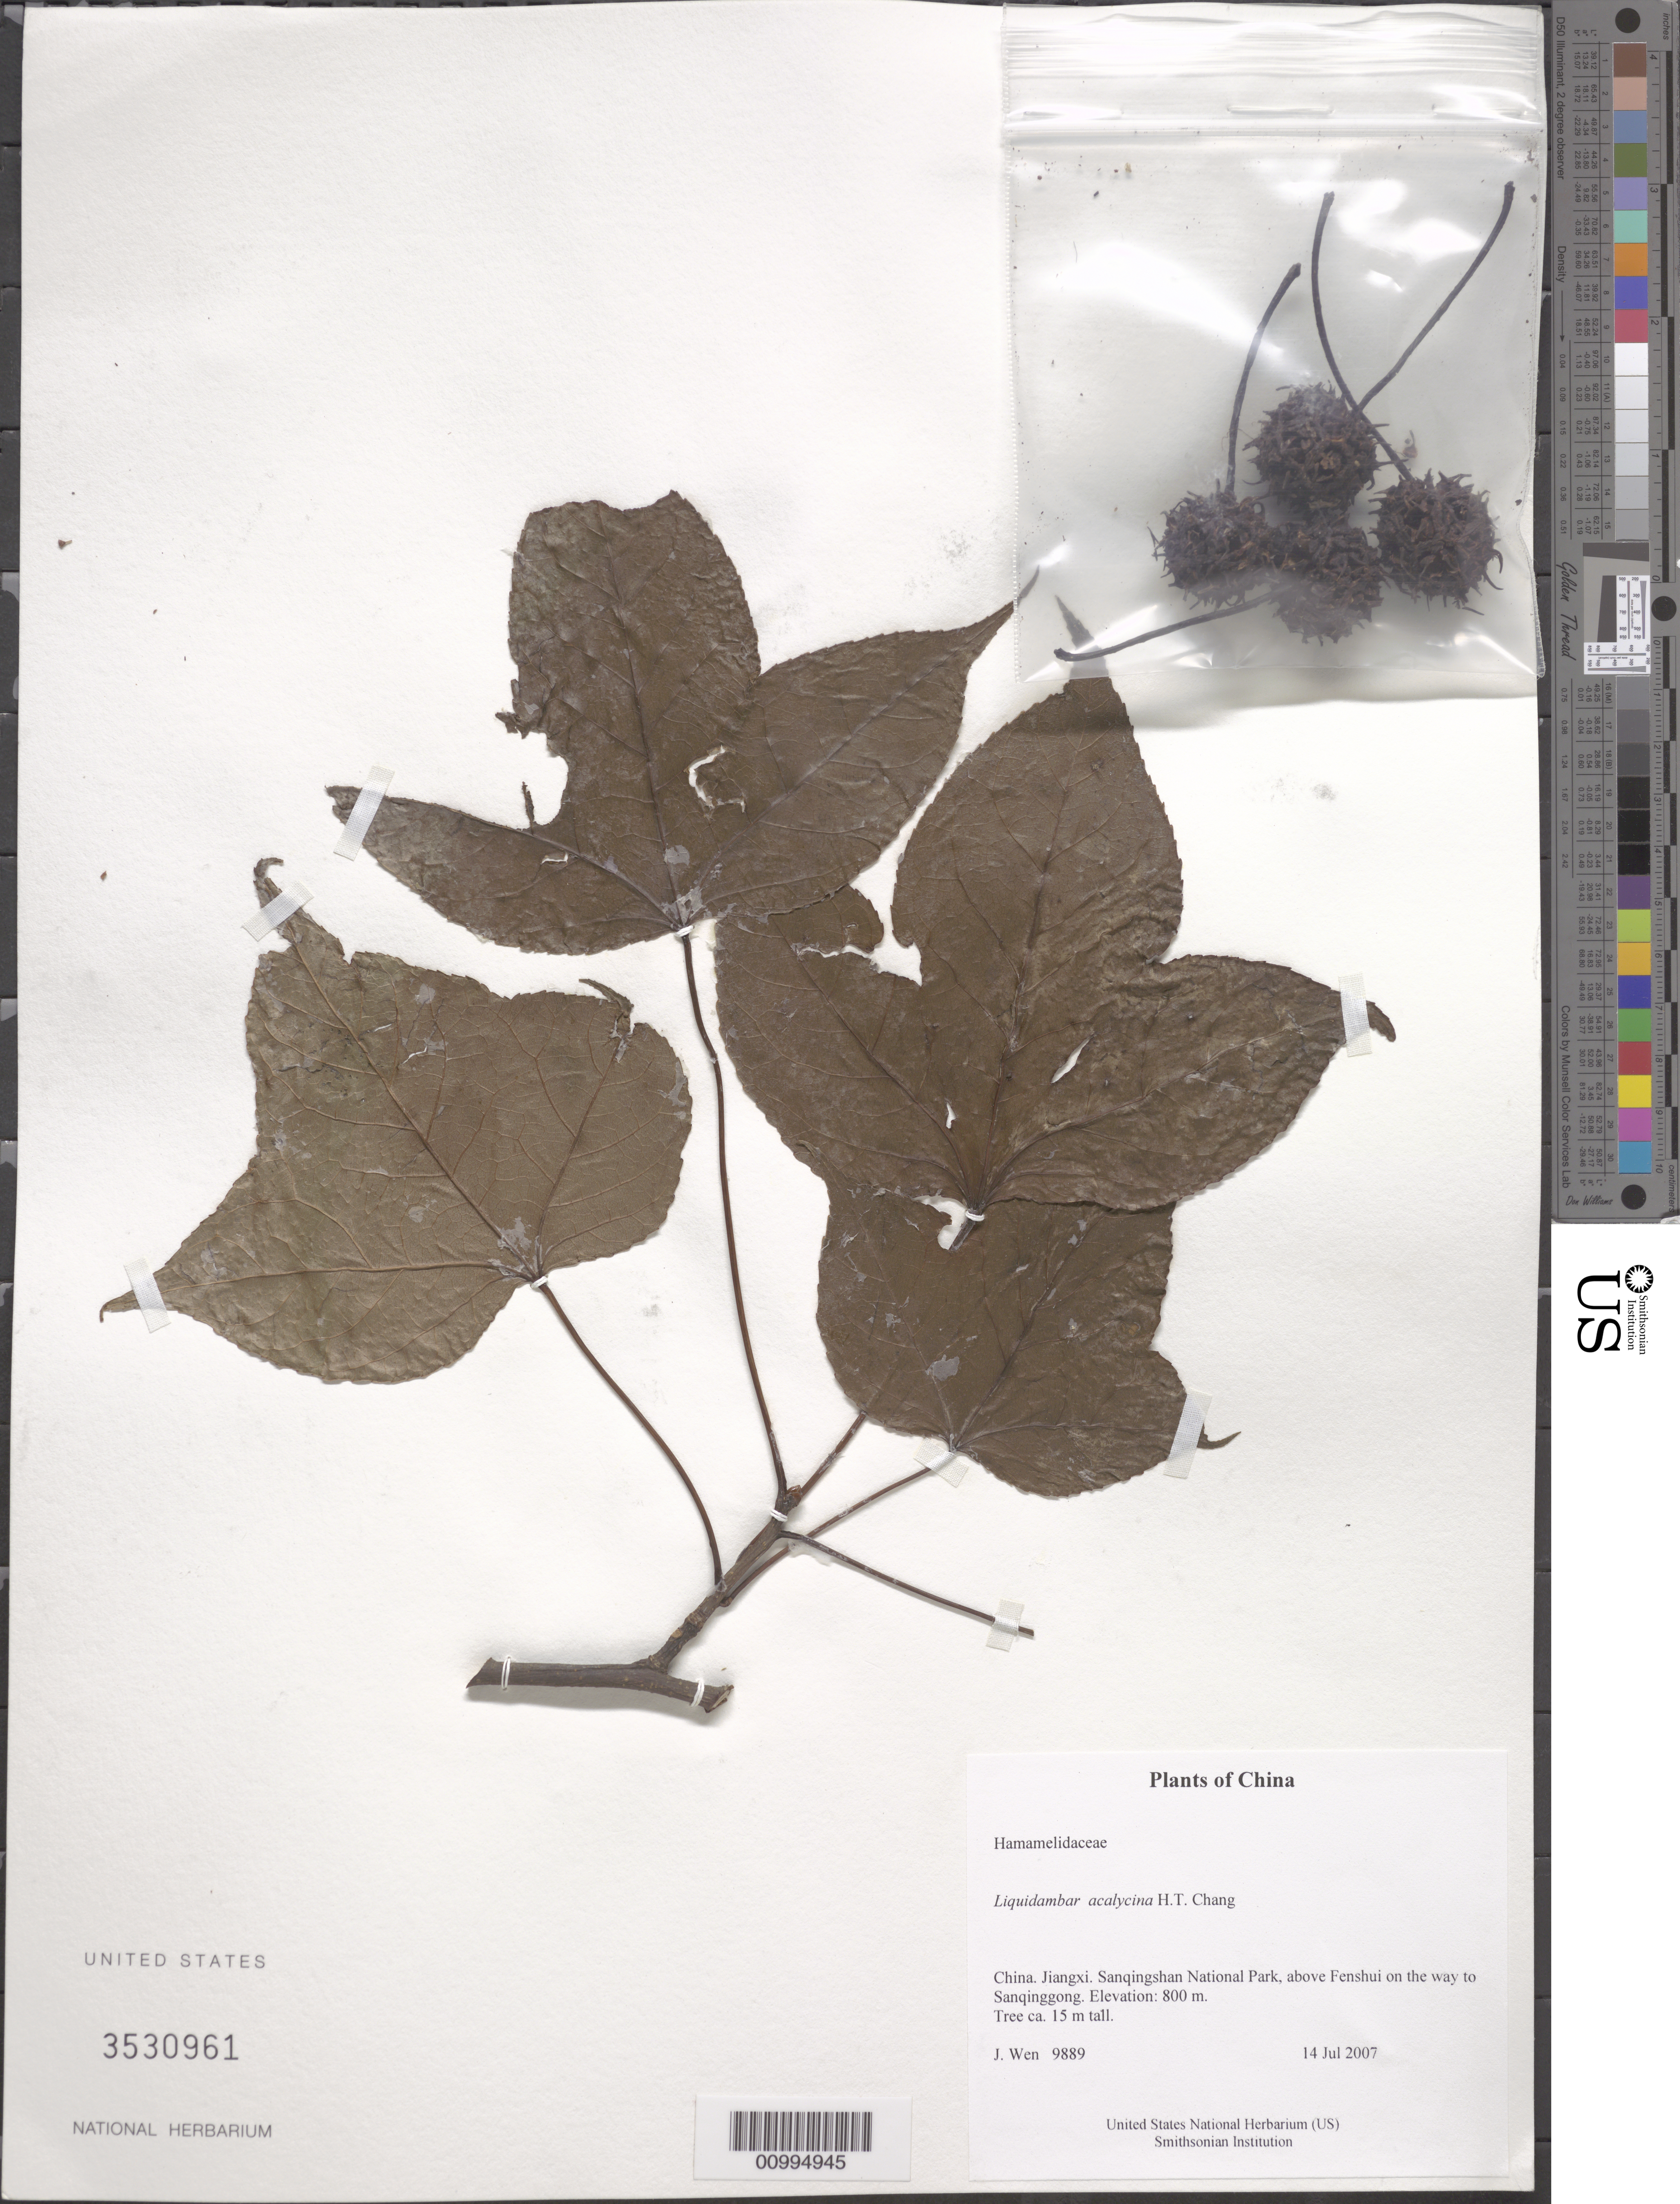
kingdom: Plantae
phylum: Tracheophyta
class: Magnoliopsida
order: Saxifragales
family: Altingiaceae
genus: Liquidambar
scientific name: Liquidambar acalycina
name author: H.T. Chang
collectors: J. Wen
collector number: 9889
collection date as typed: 14 Jul 2007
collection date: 2007-07-14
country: China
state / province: Jiangxi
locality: Sanqingshan National Park, above Fenshui on the way to Sanqinggong.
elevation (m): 800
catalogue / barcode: US 3530961